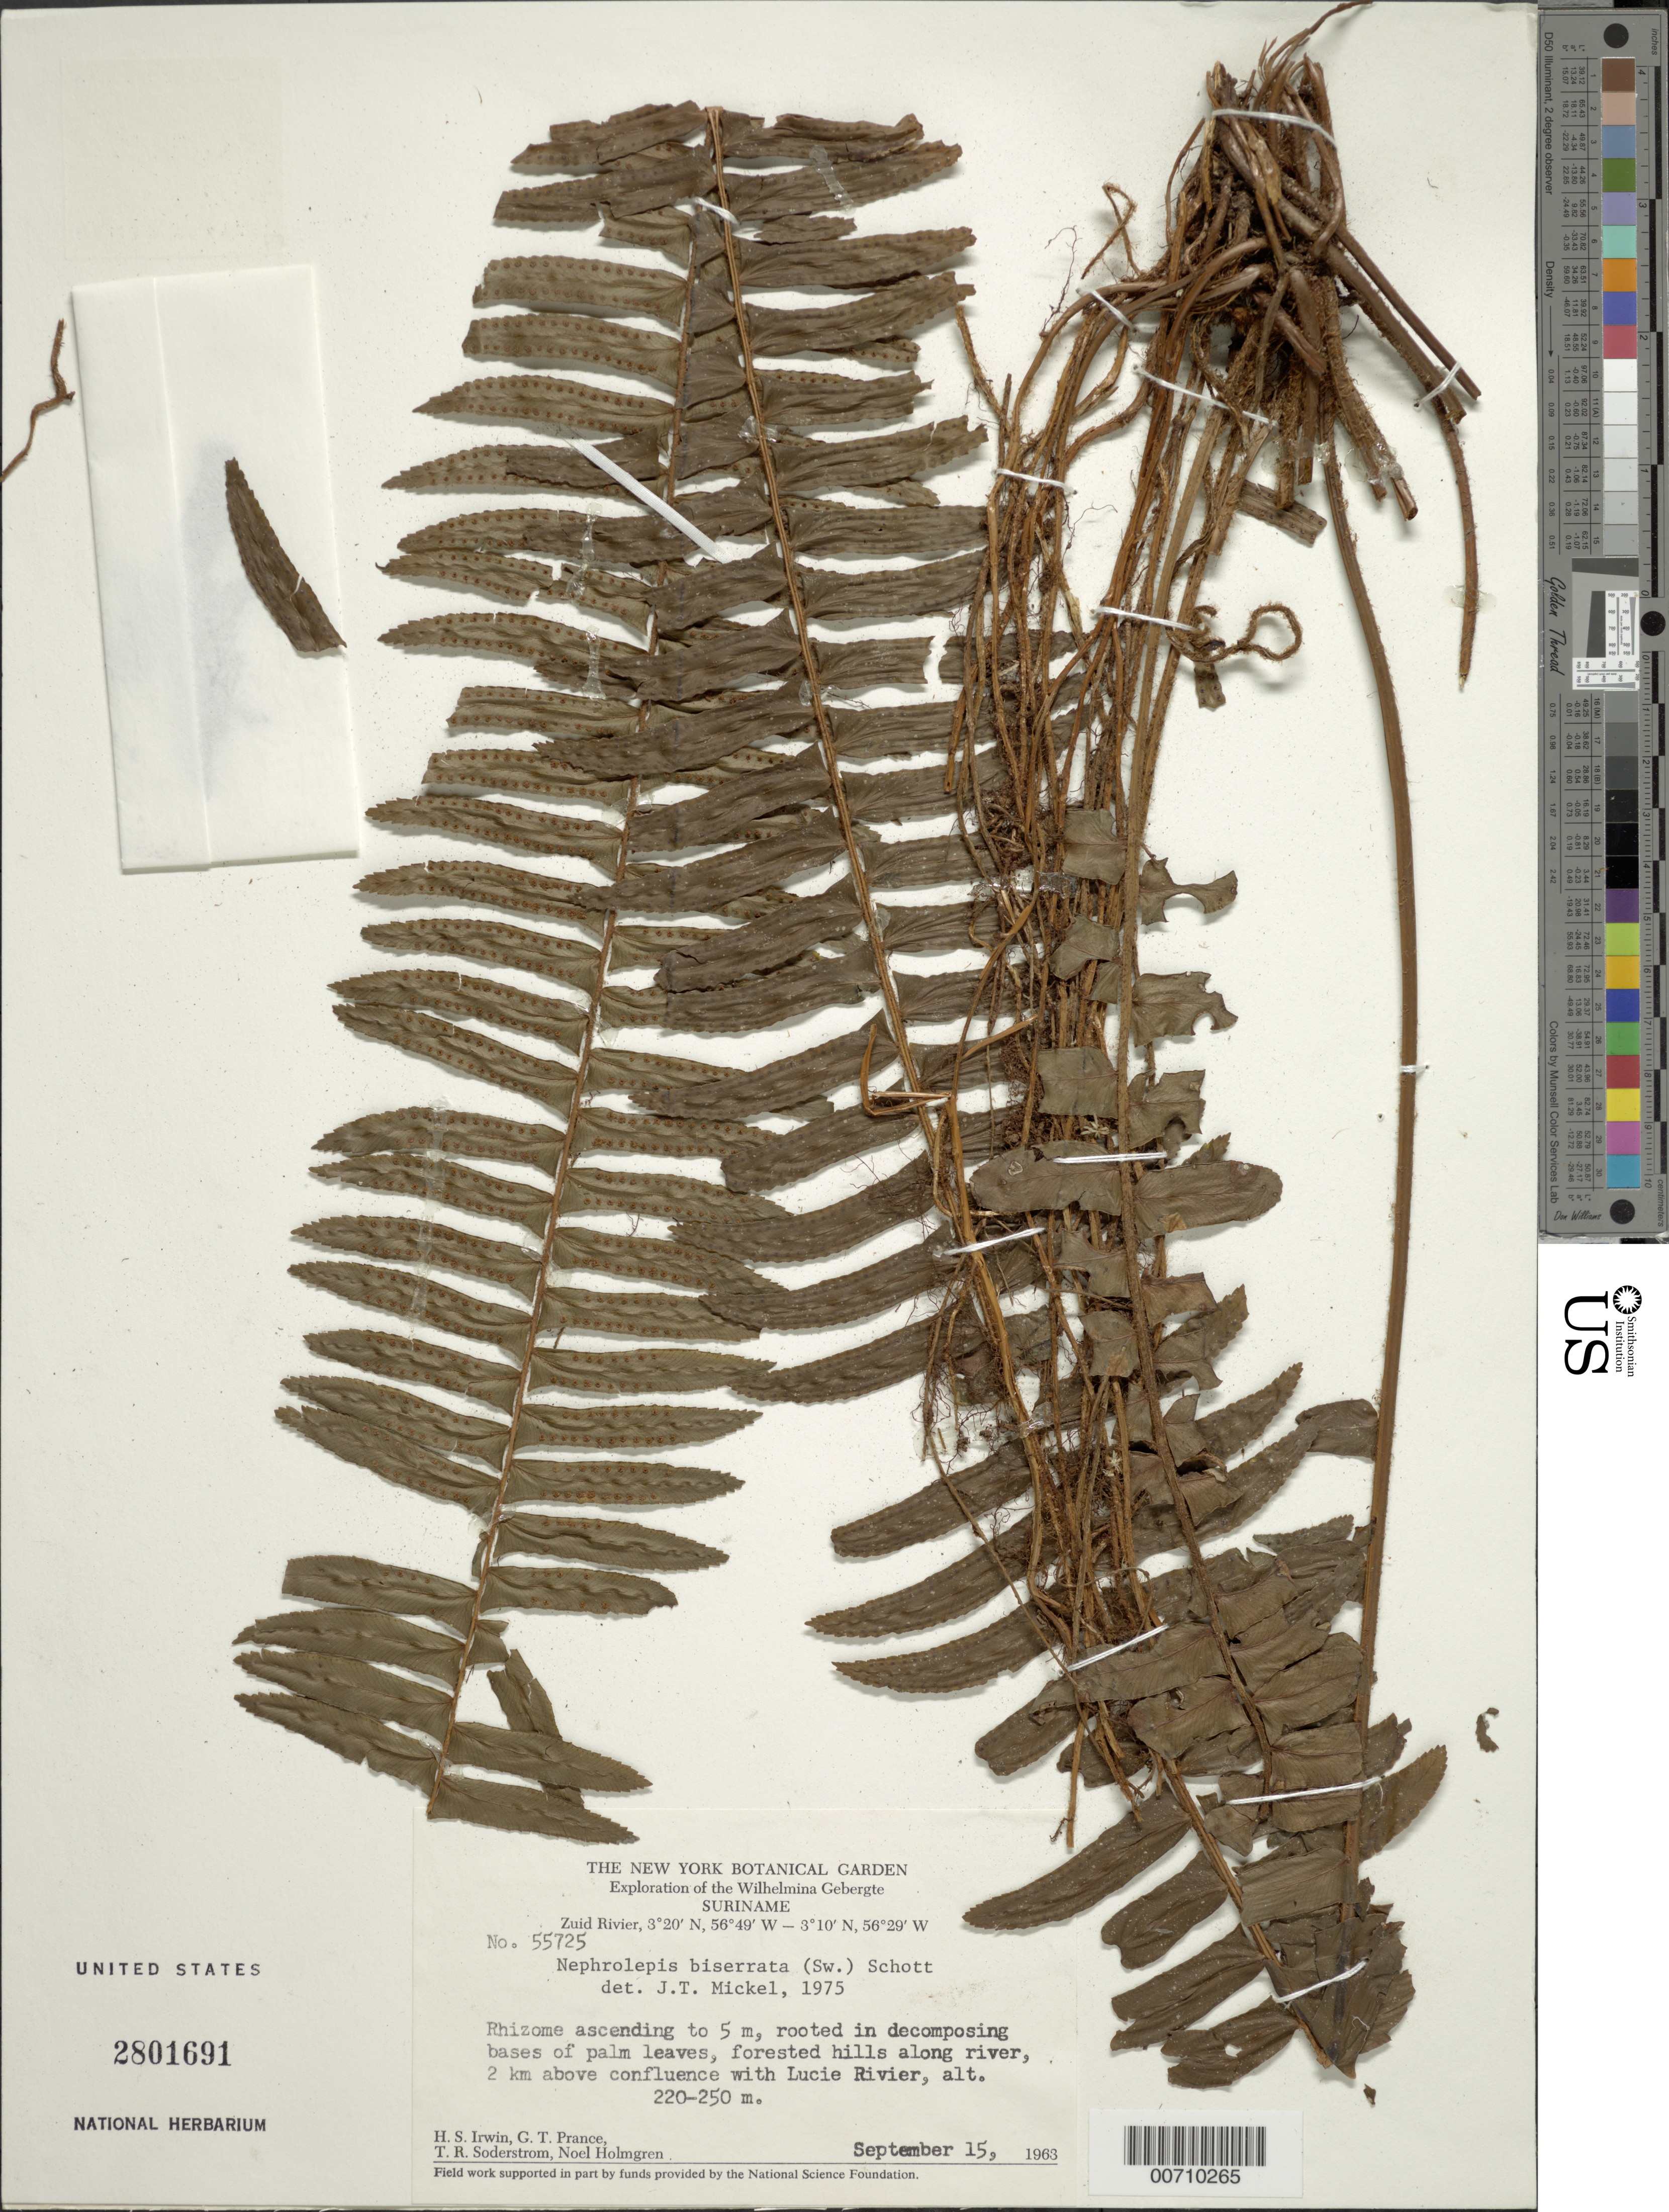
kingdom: Plantae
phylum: Tracheophyta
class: Polypodiopsida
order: Polypodiales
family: Nephrolepidaceae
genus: Nephrolepis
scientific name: Nephrolepis rivularis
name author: (Vahl) Mett. ex Krug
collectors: H. Irwin, G. T. Prance, T. R. Soderstrom & N. H. Holmgren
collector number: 55725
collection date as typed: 15-Sep-63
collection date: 1963-09-15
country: Suriname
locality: Zuid River, 2 km above confluence with Lucie R., Wilhelmina Gebergte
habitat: Forested hills along river, rooted in decomposing bases of palm leaves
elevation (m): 220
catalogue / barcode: US 2801691